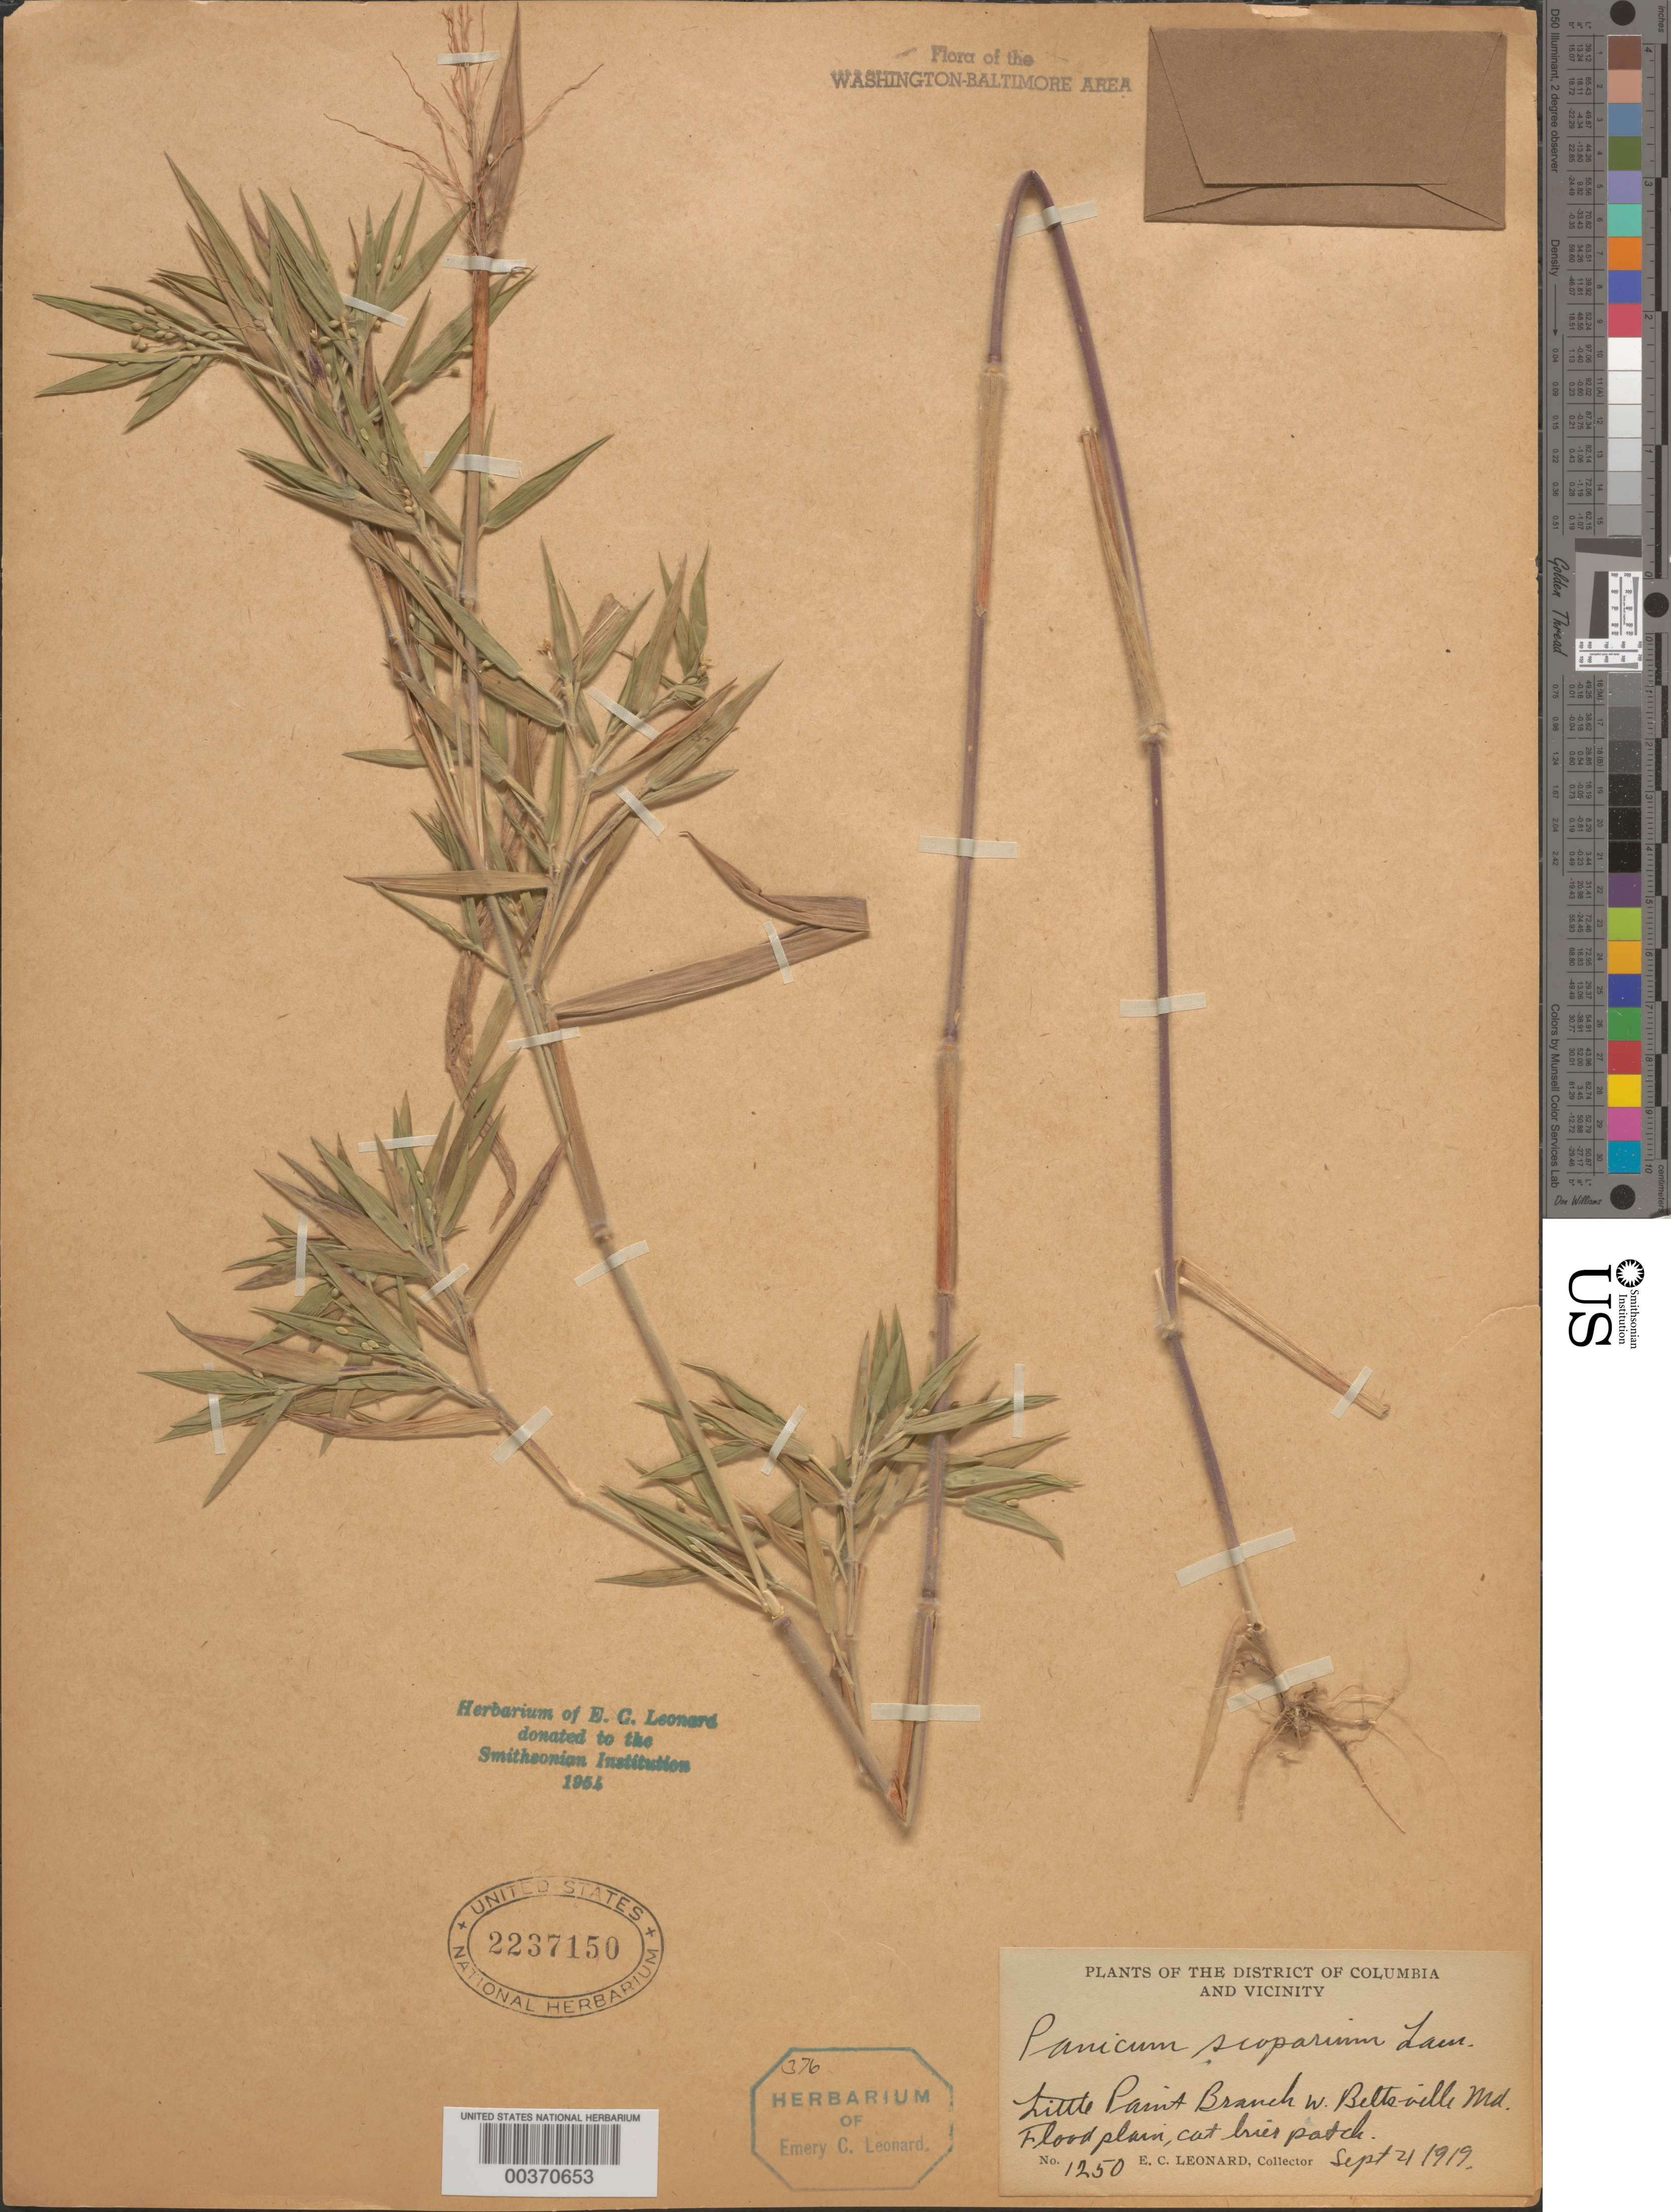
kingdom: Plantae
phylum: Tracheophyta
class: Liliopsida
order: Poales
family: Poaceae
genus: Dichanthelium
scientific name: Dichanthelium scoparium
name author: (Lam.) Gould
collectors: E. C. Leonard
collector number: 1250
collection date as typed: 21 Sep 1919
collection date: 1919-09-21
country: United States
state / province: Maryland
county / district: Prince George's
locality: Little Paint Branch west of Beltsville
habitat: Floodplain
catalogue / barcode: US 2237150